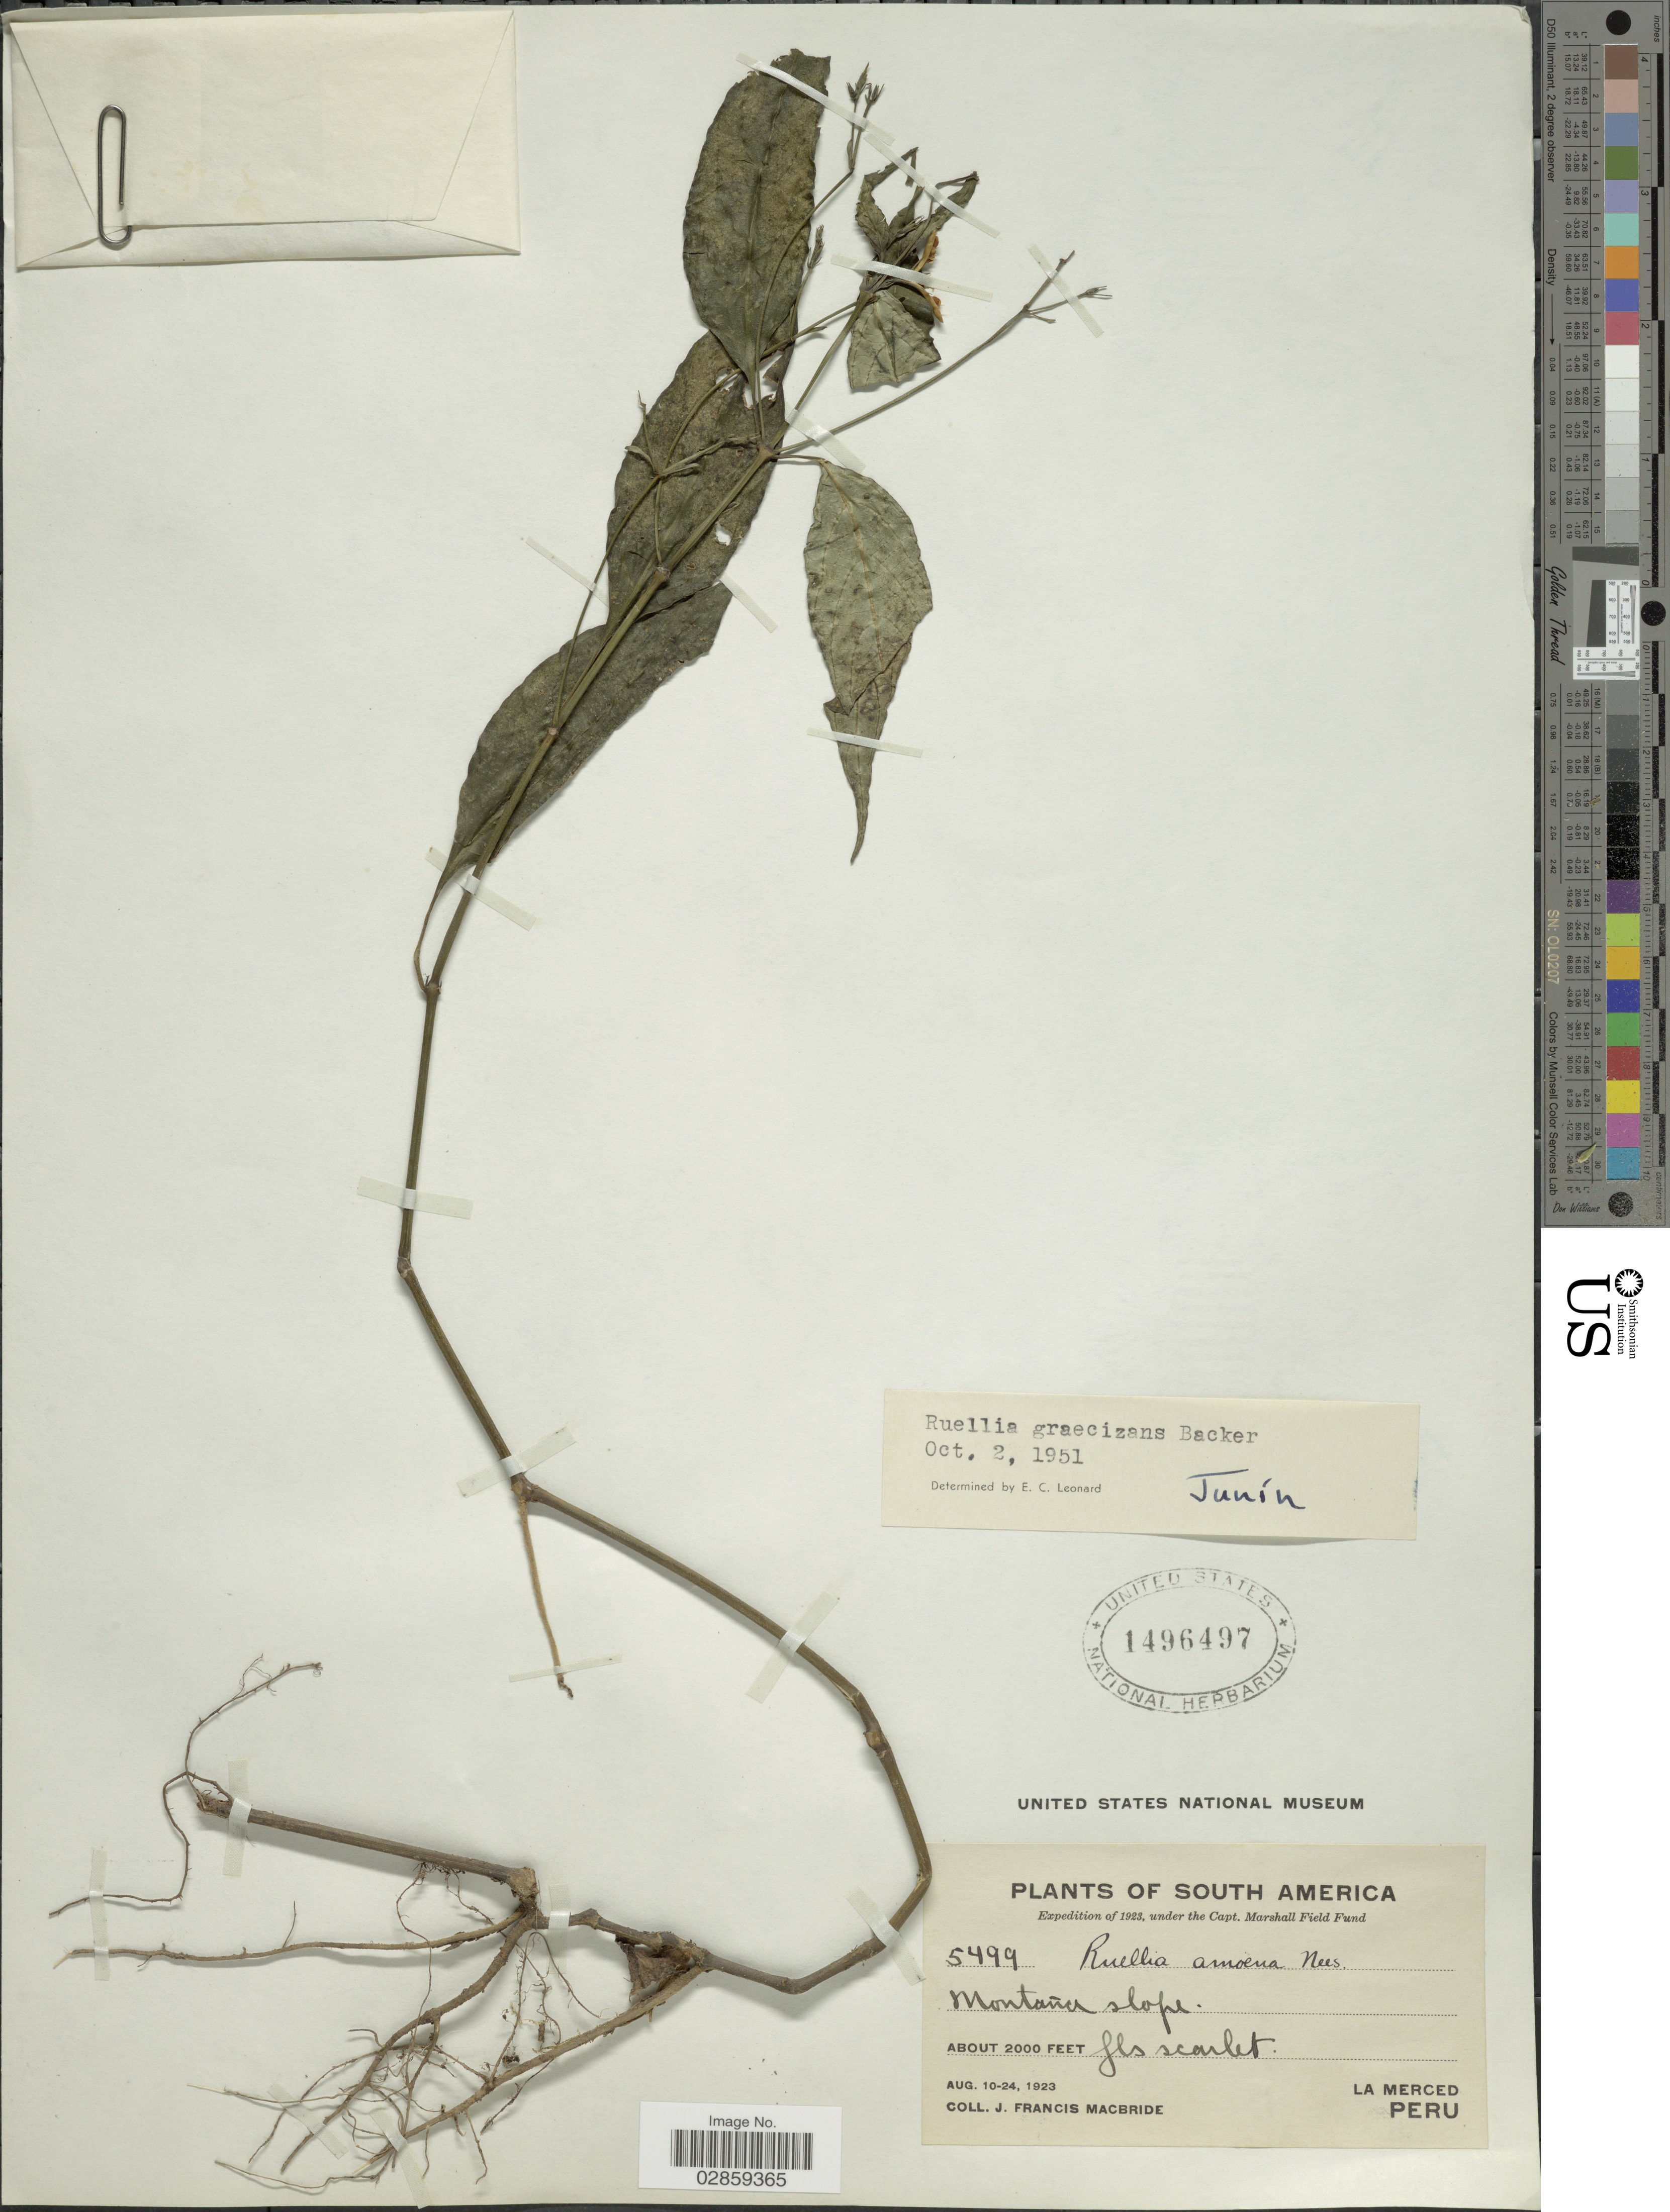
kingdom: Plantae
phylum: Tracheophyta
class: Magnoliopsida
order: Lamiales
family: Acanthaceae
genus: Ruellia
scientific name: Ruellia brevifolia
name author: (Pohl) C. Ezcurra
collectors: J. F. Macbride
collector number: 5499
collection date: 1923-08-10/1923-08-24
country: Peru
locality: La Merced.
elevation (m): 610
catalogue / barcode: US 1496497